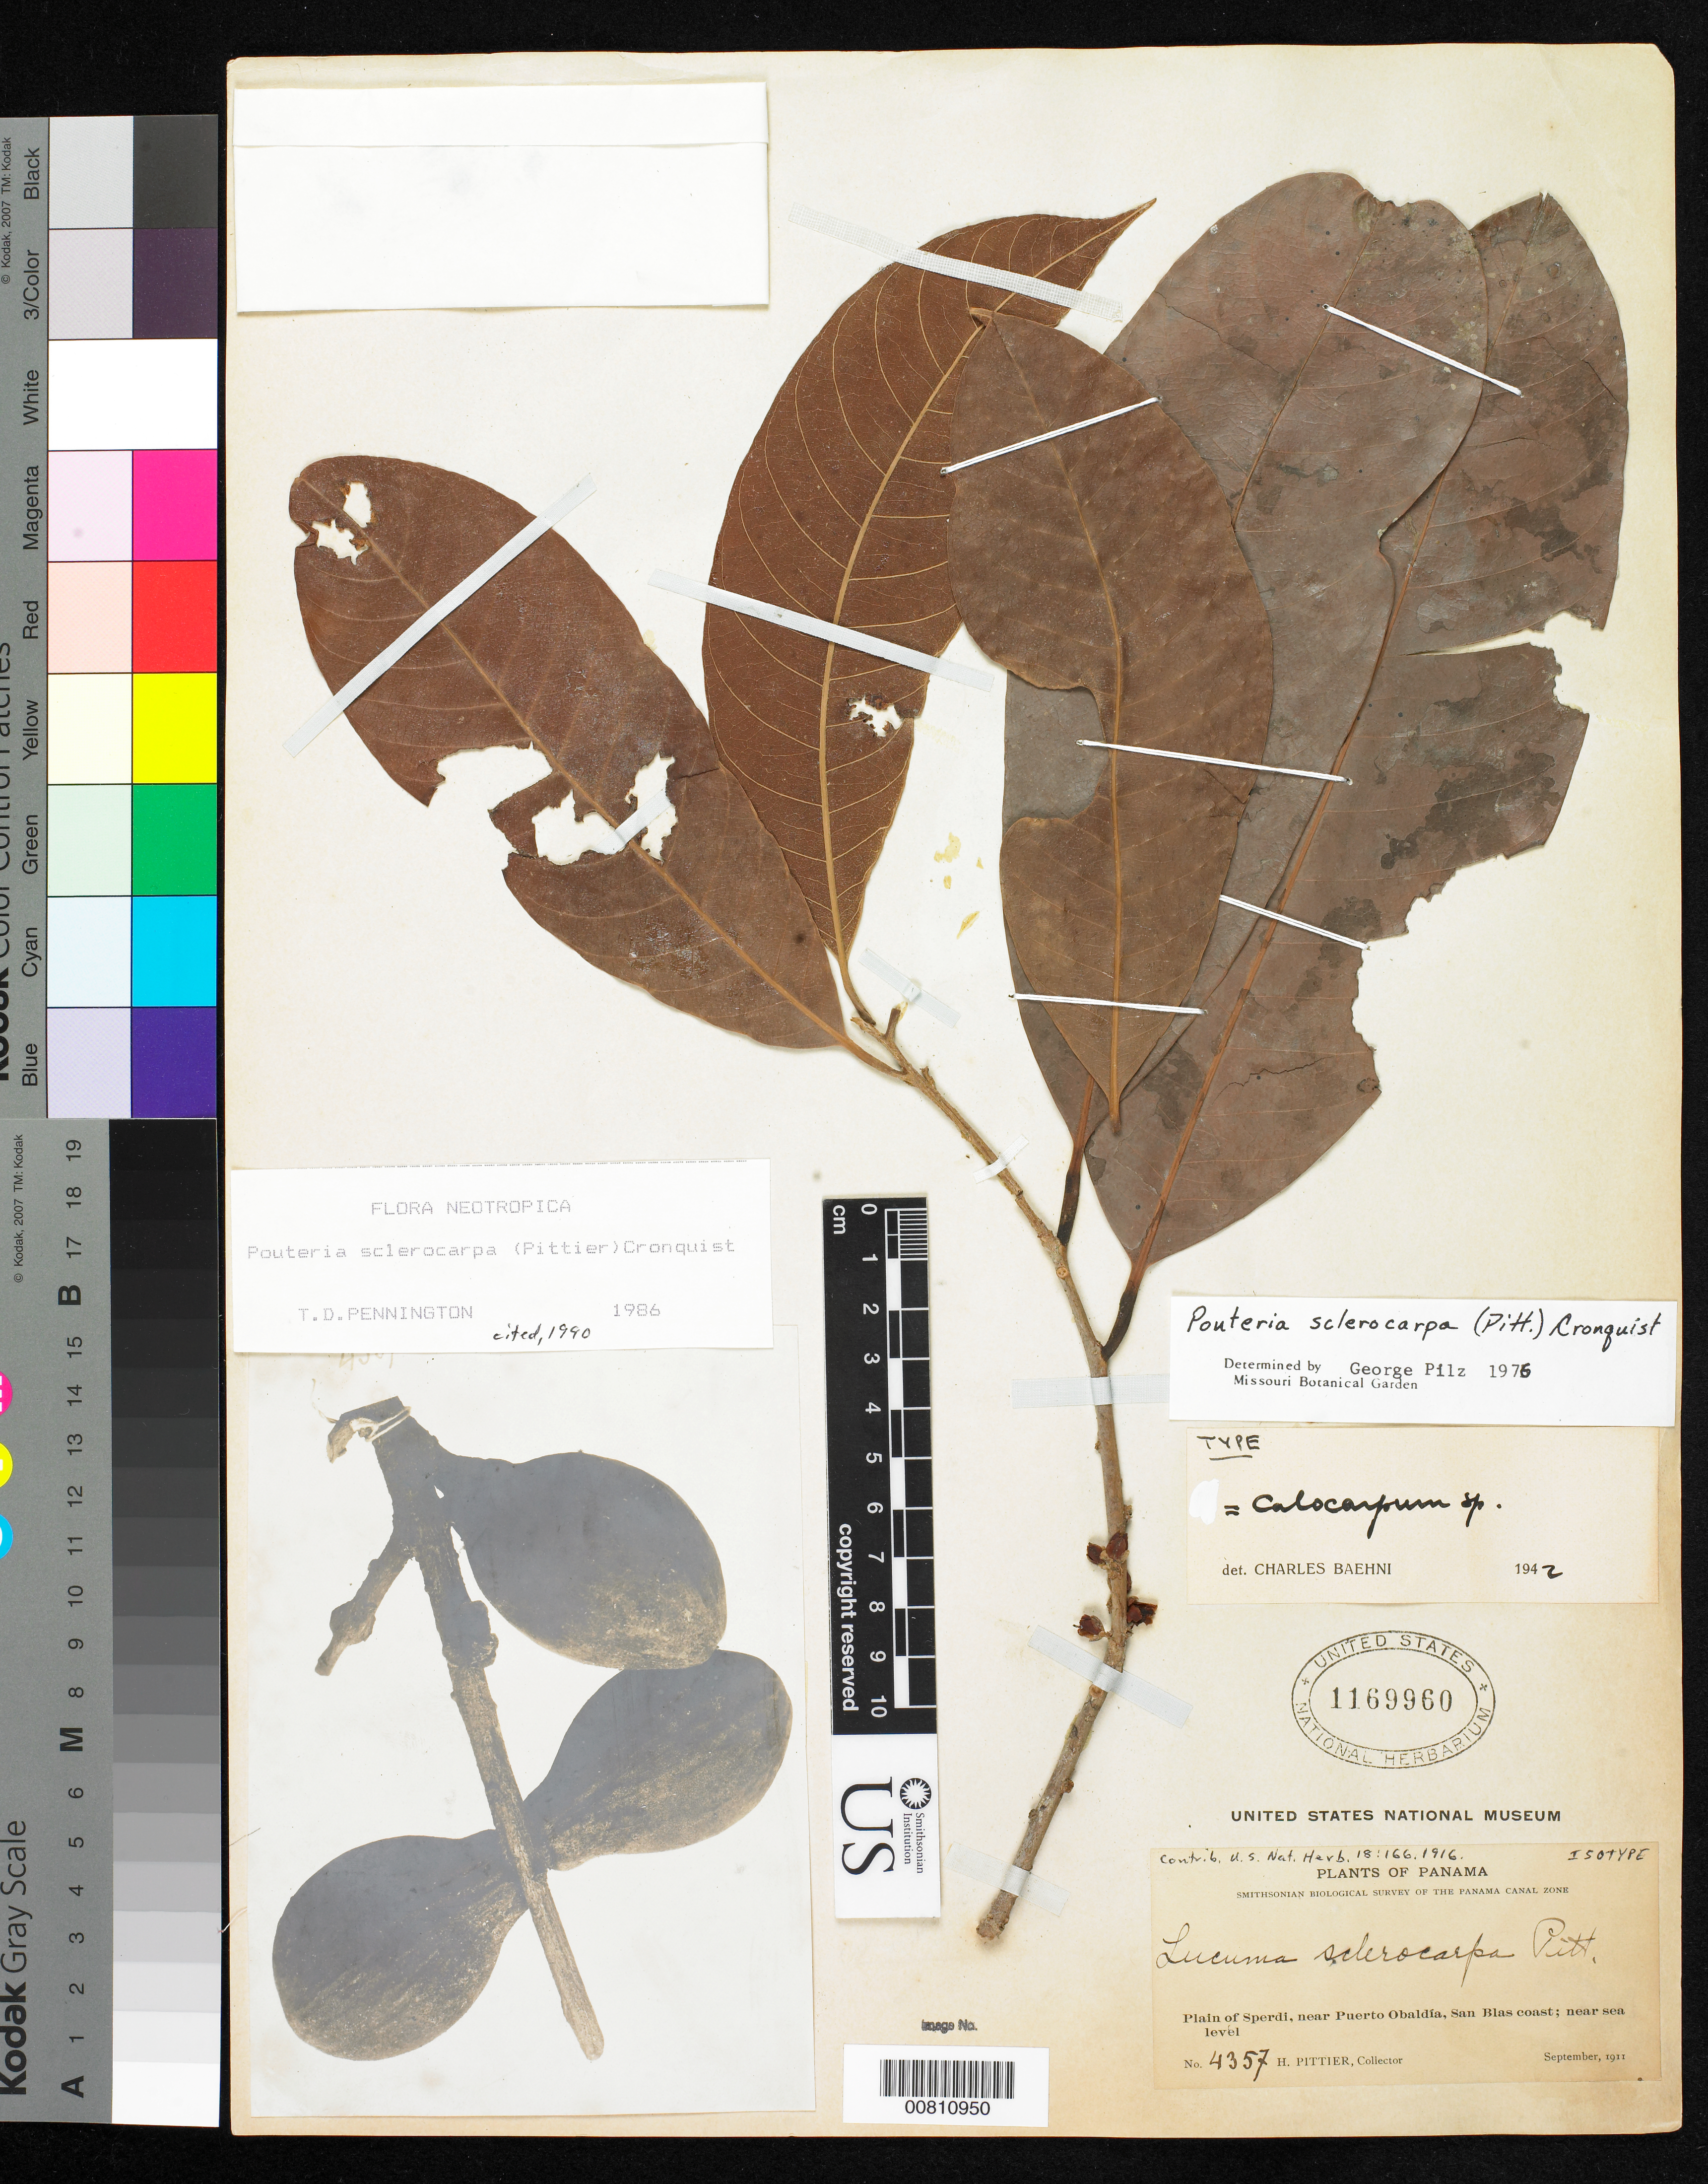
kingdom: Plantae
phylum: Tracheophyta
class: Magnoliopsida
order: Ericales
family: Sapotaceae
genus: Lucuma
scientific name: Lucuma sclerocarpa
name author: Pittier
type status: Isotype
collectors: H. F. Pittier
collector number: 4357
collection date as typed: Sep 1911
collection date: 1911-09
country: Panama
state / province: Kuna Yala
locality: Plain of Sperdi, near Puerto Obaldía, San Blas coast; near sea level.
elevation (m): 0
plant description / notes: According to protologue, holotype is at US (cited as US sheet number 679508); missing and not in US type records prior to August 2005.; Cited 1990 by T.D. Pennington in Fl. Neotrop.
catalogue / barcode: US 1169960